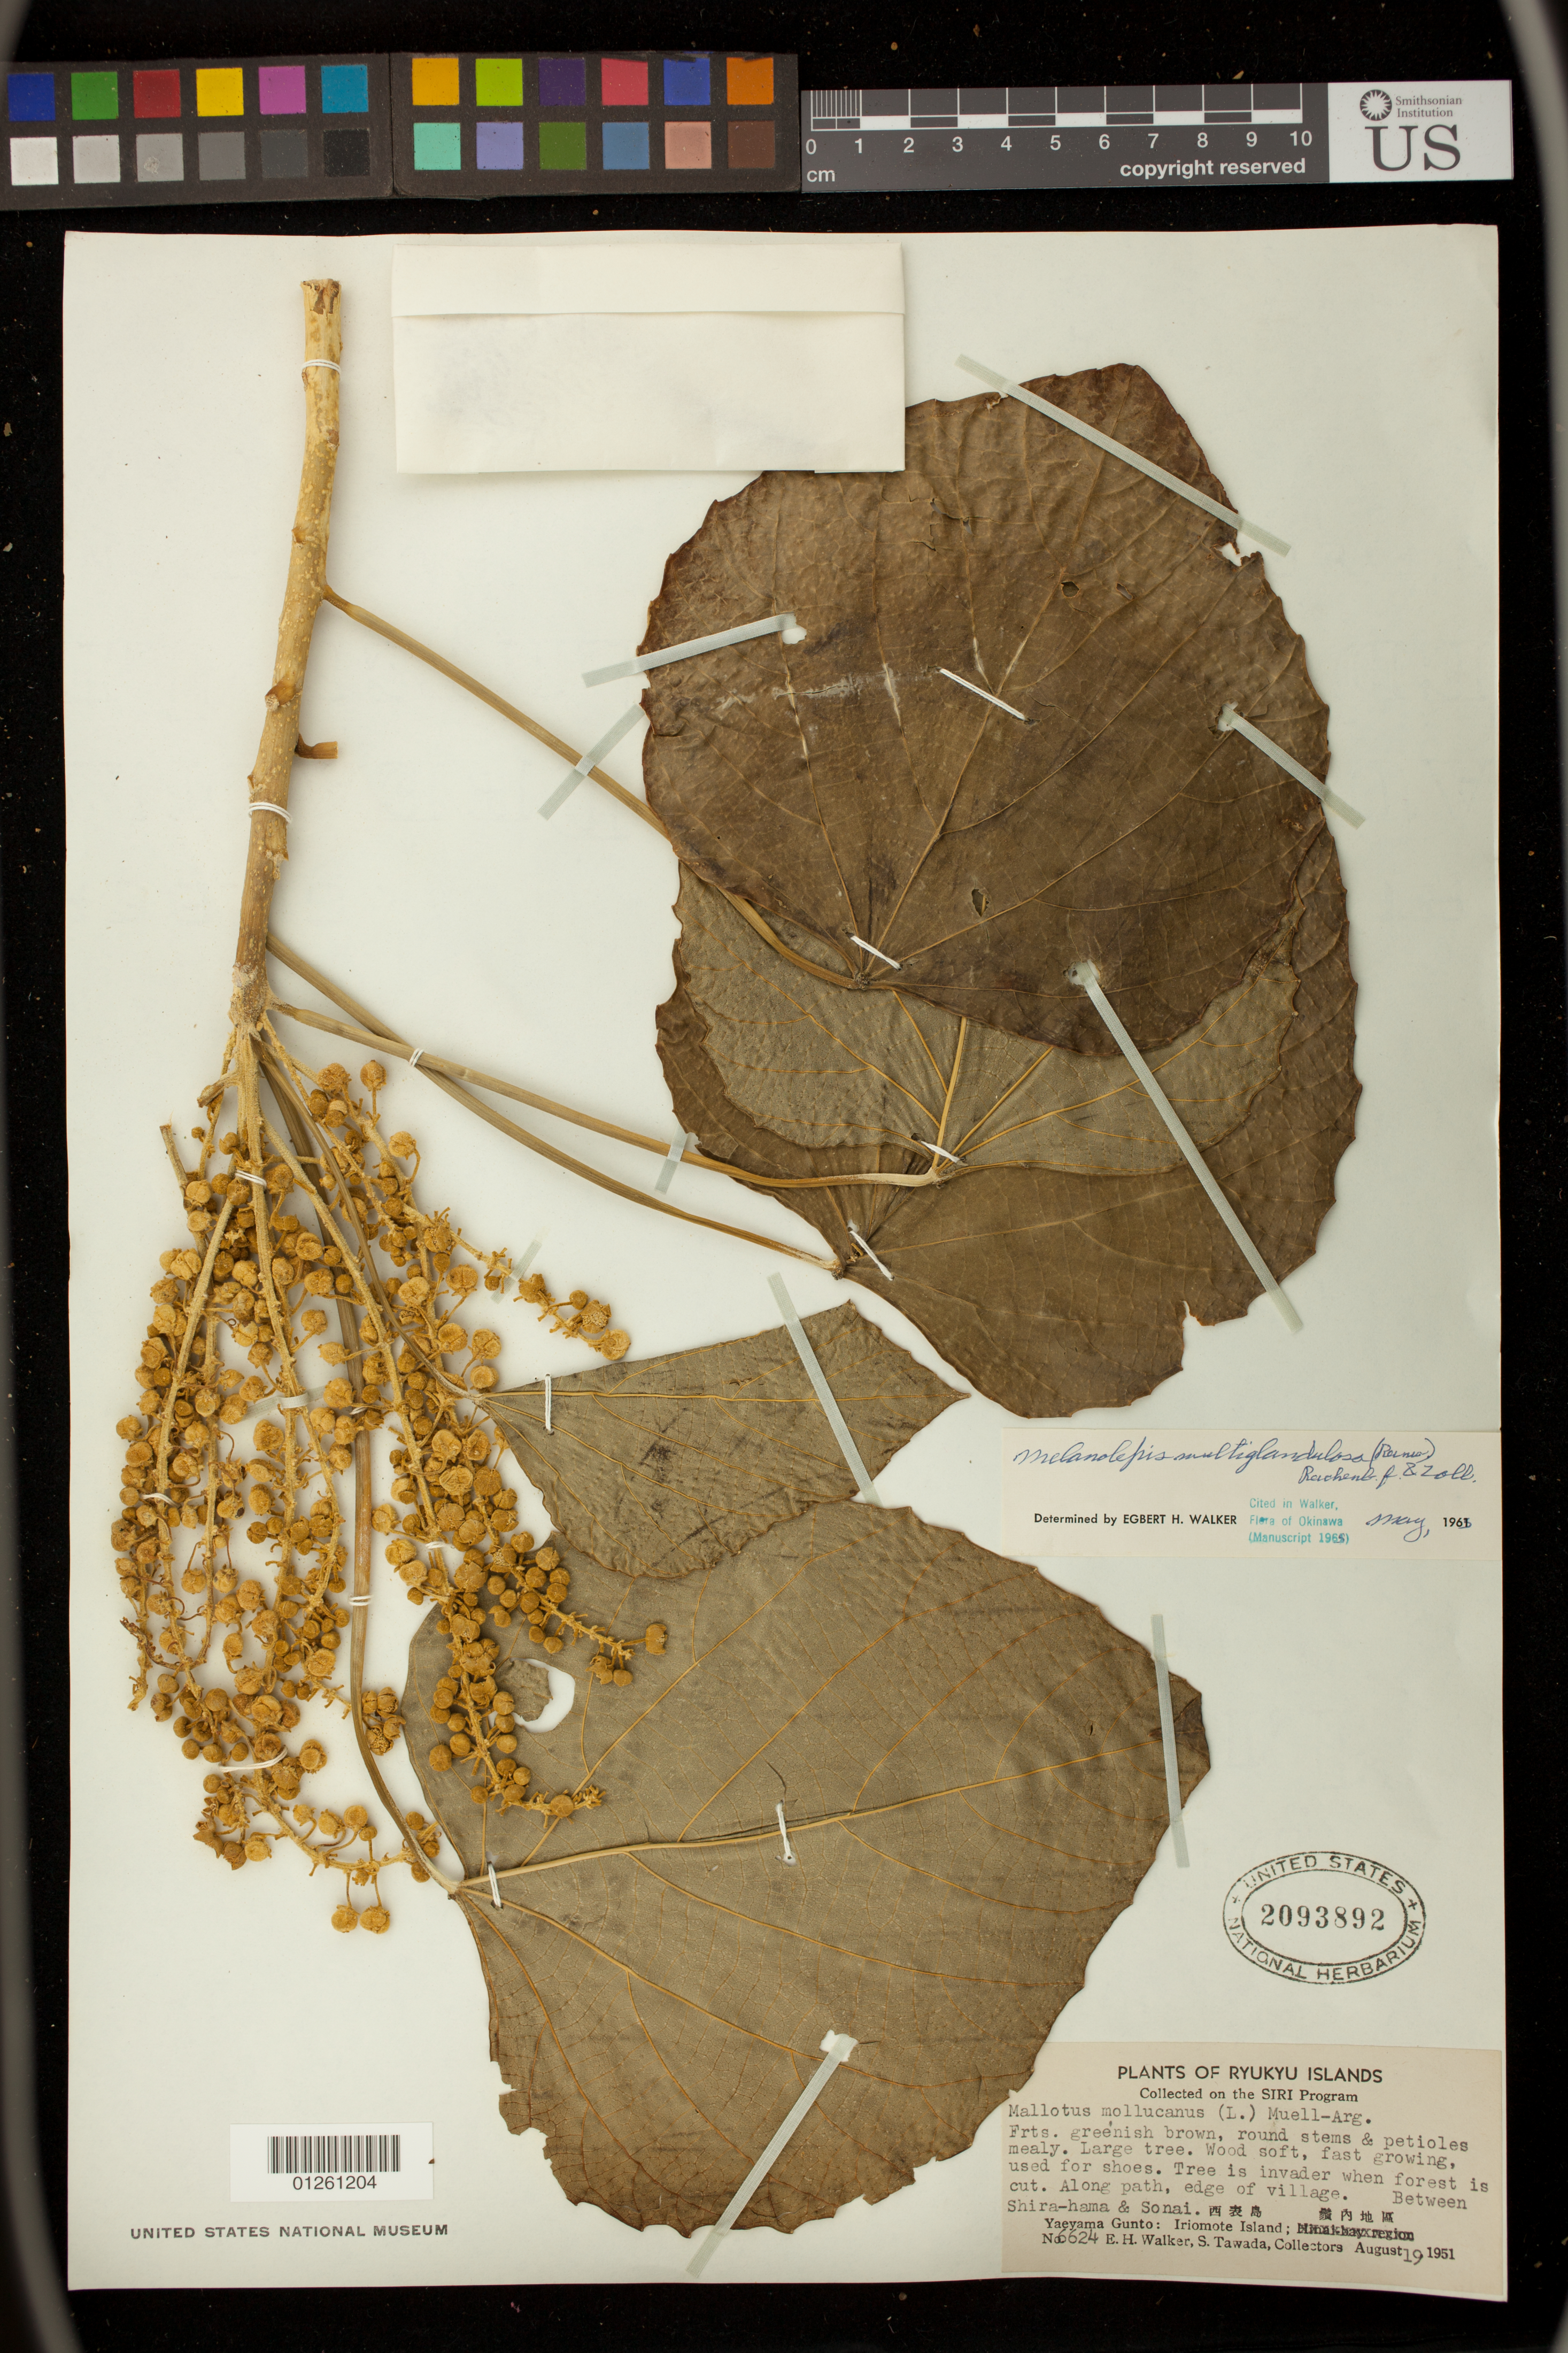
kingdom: Plantae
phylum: Tracheophyta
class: Magnoliopsida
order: Malpighiales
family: Euphorbiaceae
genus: Melanolepis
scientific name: Melanolepis multiglandulosa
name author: (Reinw. ex Blume) Rchb. f. & Zoll.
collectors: E. H. Walker & S. Tawada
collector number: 6624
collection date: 1951-08-19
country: Japan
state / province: Okinawa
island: Iriomote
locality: Ryukyu Islands. Between Shira-hama & Sonai, Yaeyama Gunto: Iriomote Island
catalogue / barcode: US 2093892